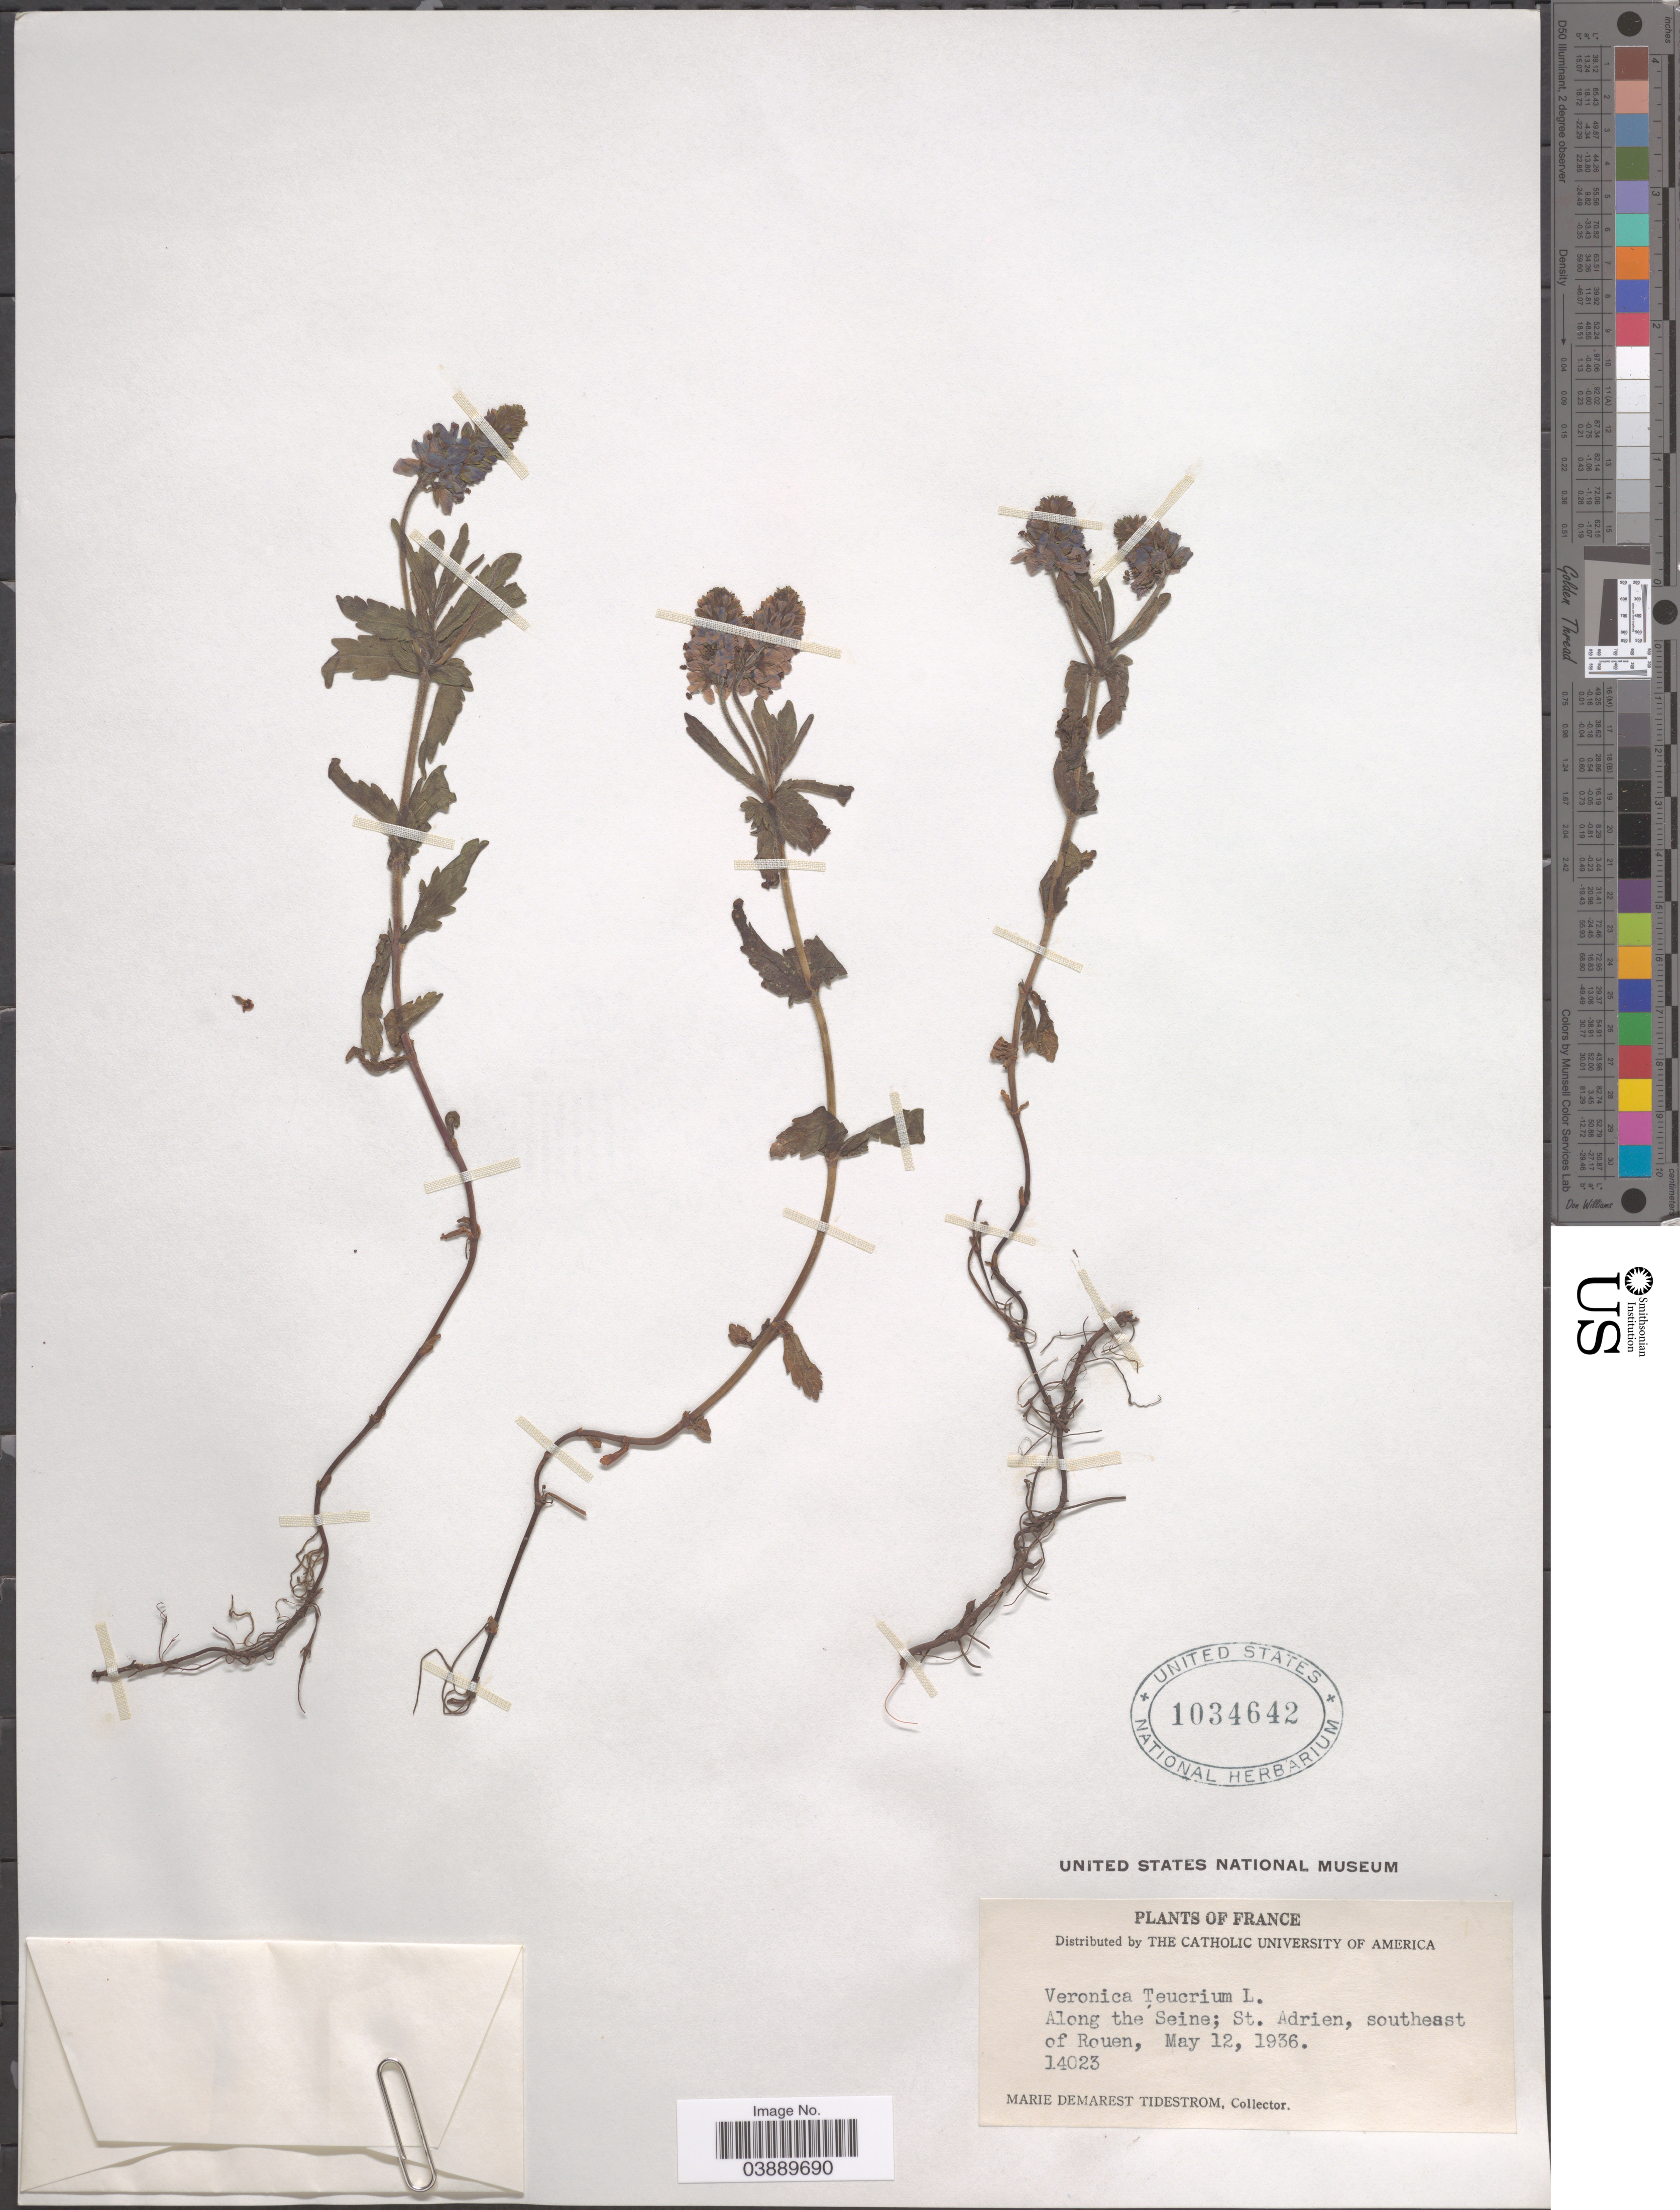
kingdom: Plantae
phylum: Tracheophyta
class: Magnoliopsida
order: Lamiales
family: Plantaginaceae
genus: Veronica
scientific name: Veronica teucrium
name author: L.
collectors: M. Tidestrom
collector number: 14023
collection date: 1936-05-12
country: France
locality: Along the Seine; St. Adrien, southeast of Rouen.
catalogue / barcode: US 1034642